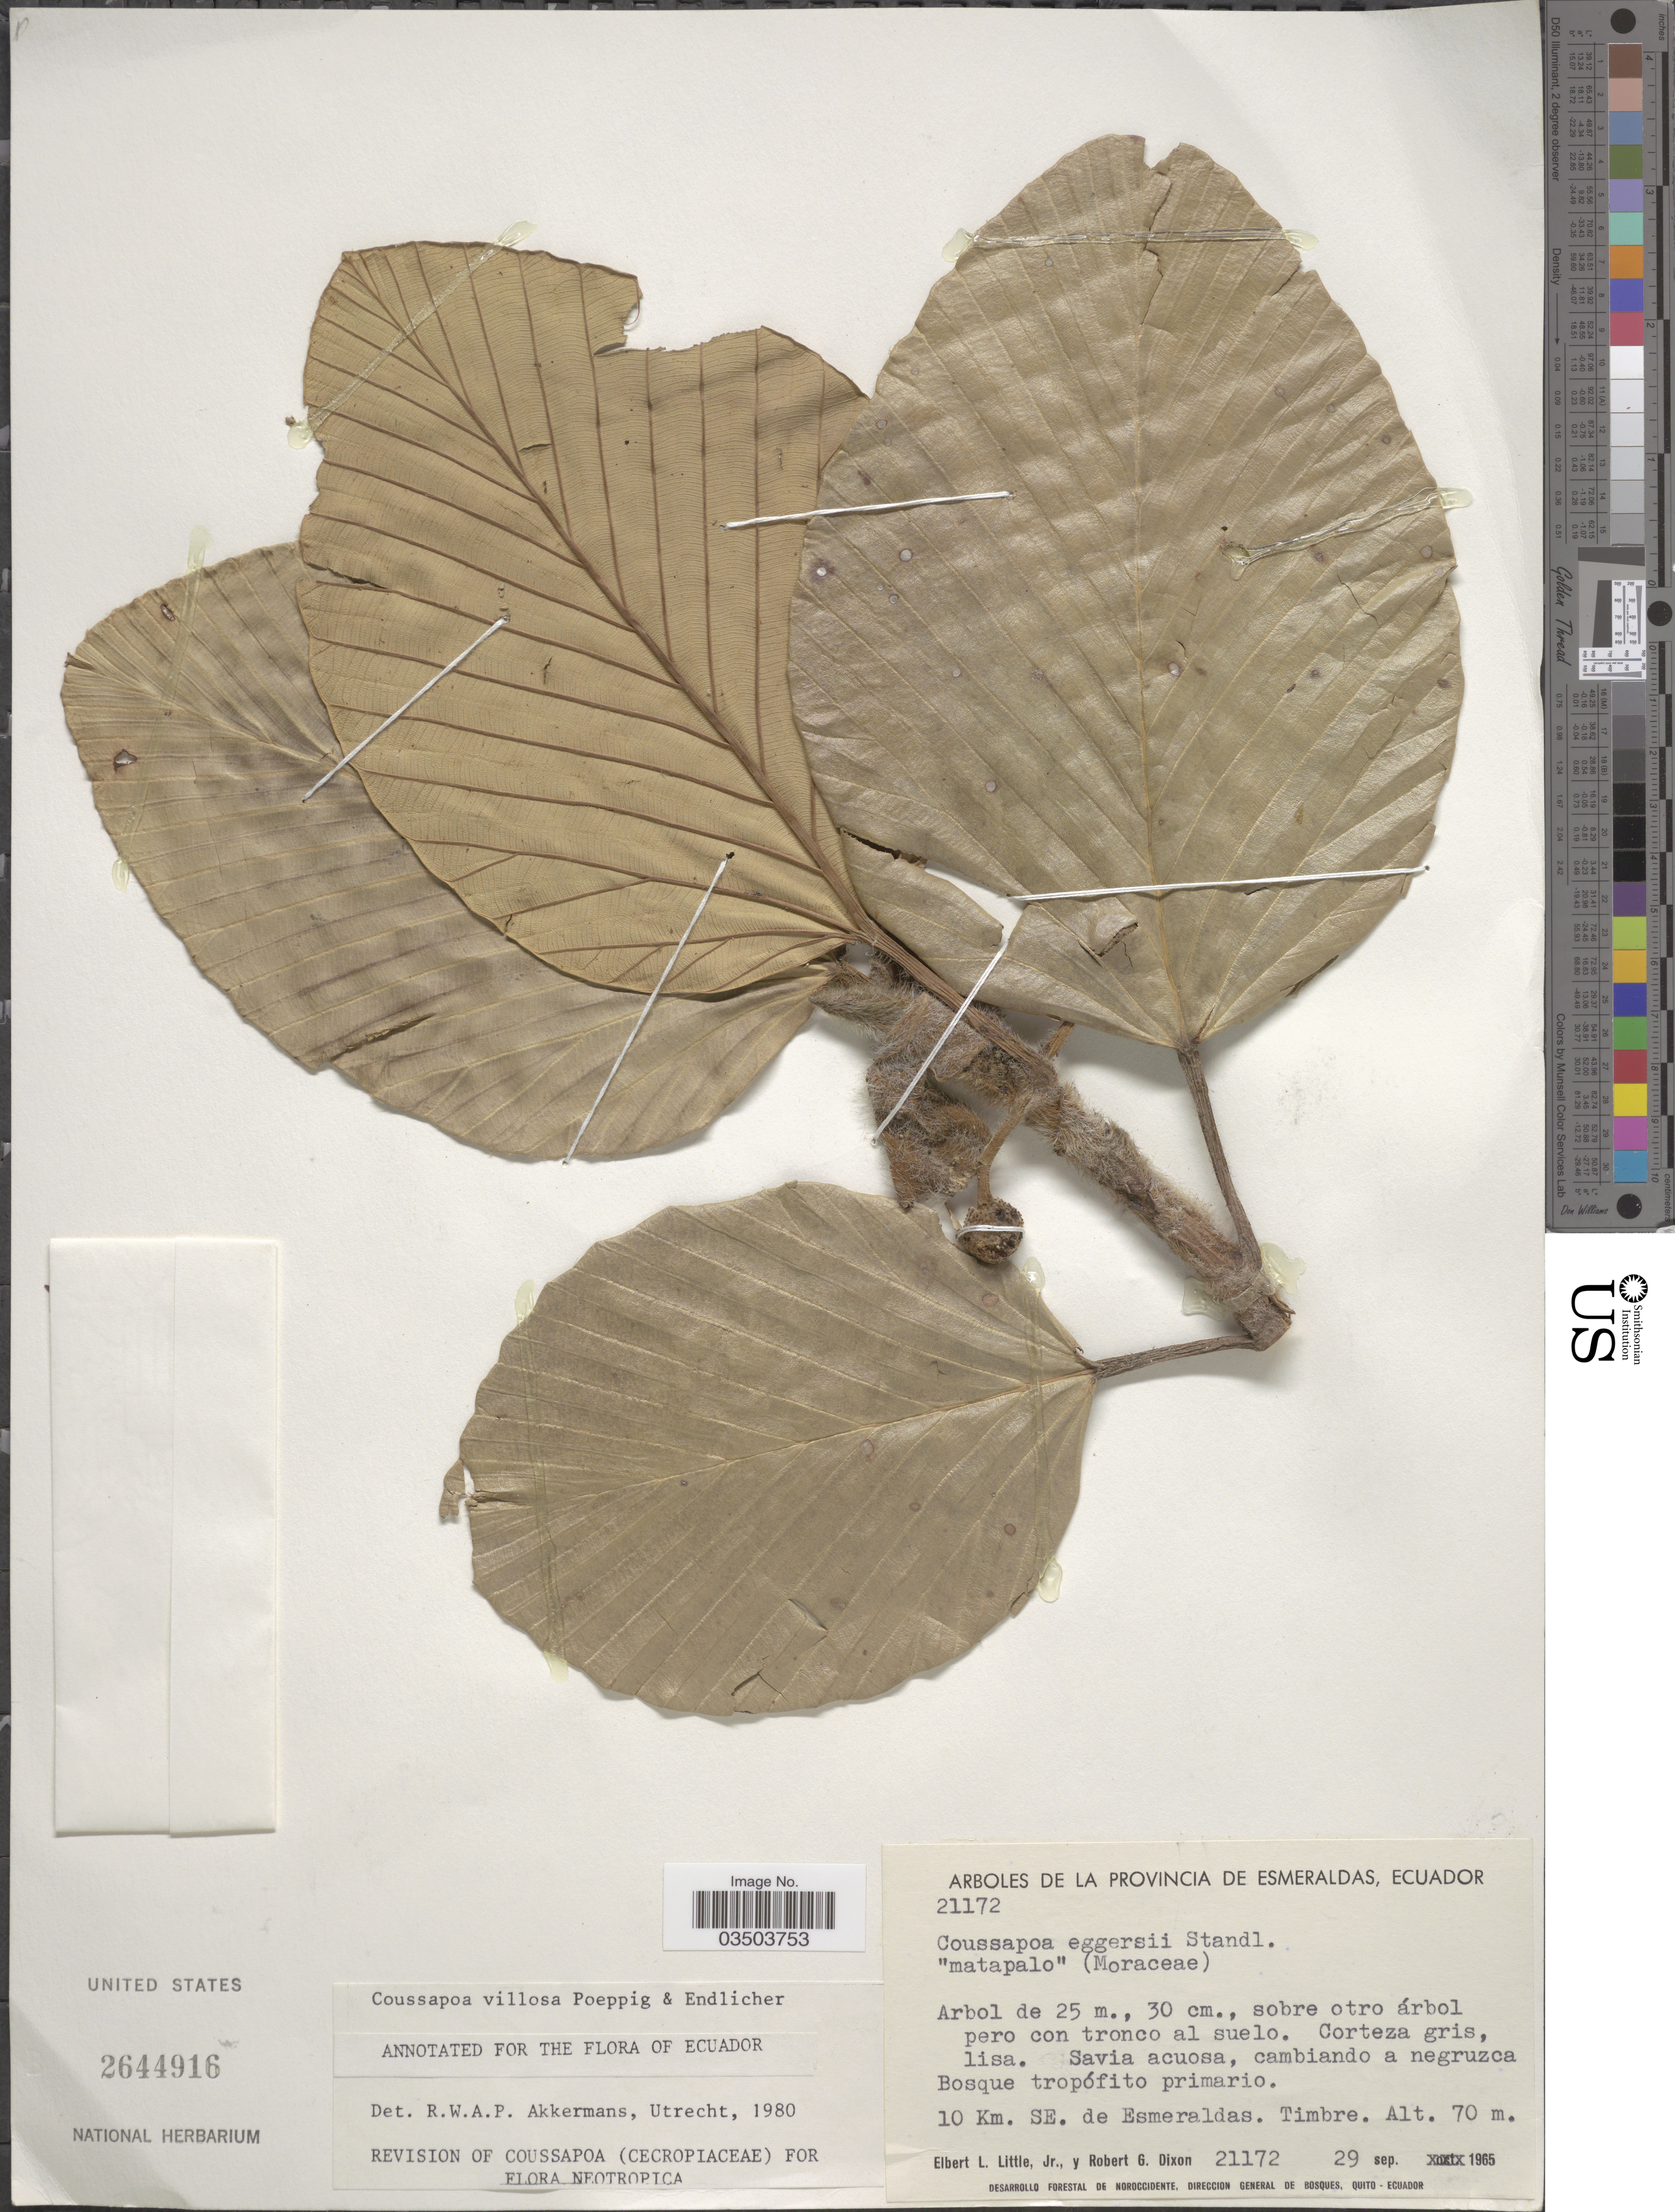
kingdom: Plantae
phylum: Tracheophyta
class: Magnoliopsida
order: Rosales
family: Urticaceae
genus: Coussapoa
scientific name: Coussapoa villosa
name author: Poepp. & Endl.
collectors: E. L. Little & R. G. Dixon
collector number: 21172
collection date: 1965-09-29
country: Ecuador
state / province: Esmeraldas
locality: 10 Km. SE. de Esmeraldas. Timbre.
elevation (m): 70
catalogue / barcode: US 2644916